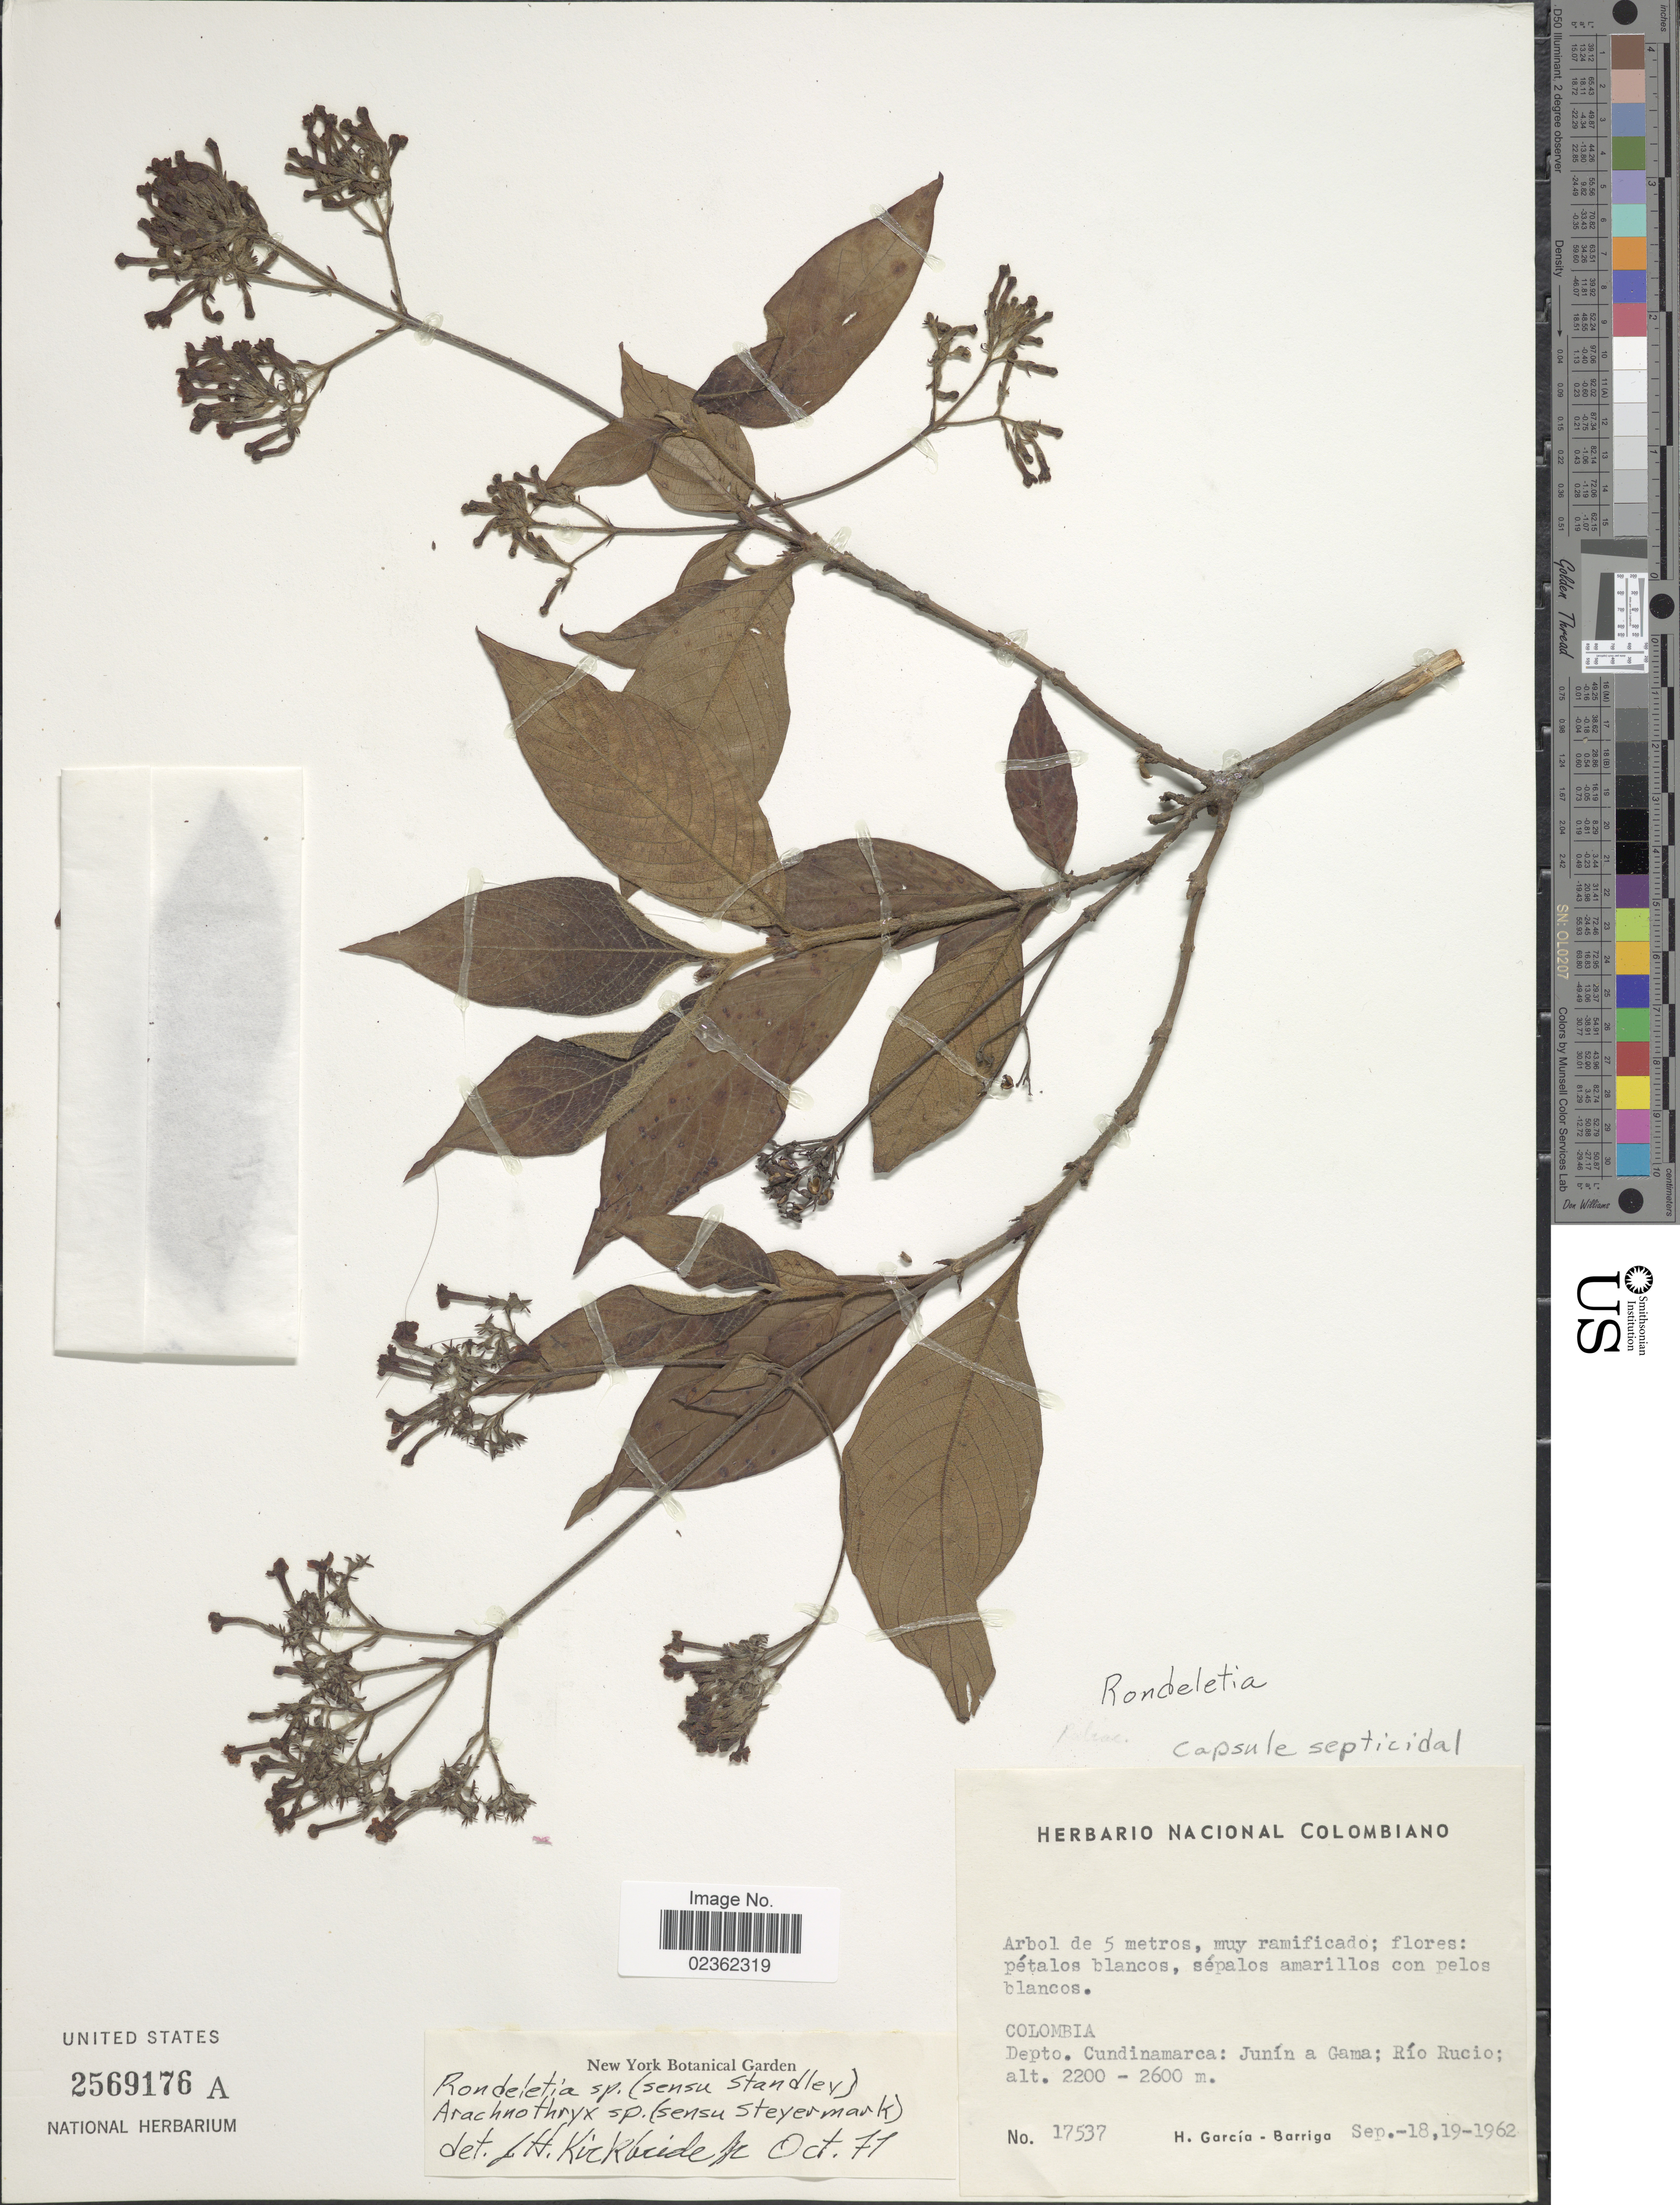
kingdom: Plantae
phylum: Tracheophyta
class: Magnoliopsida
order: Gentianales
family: Rubiaceae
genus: Rondeletia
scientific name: Rondeletia sp.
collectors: H. García Barriga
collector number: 17537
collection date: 1962-09-18/1962-09-19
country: Colombia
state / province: Cundinamarca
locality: Junin a Gama; Rio Rucio.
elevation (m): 2200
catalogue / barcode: US 2569176A